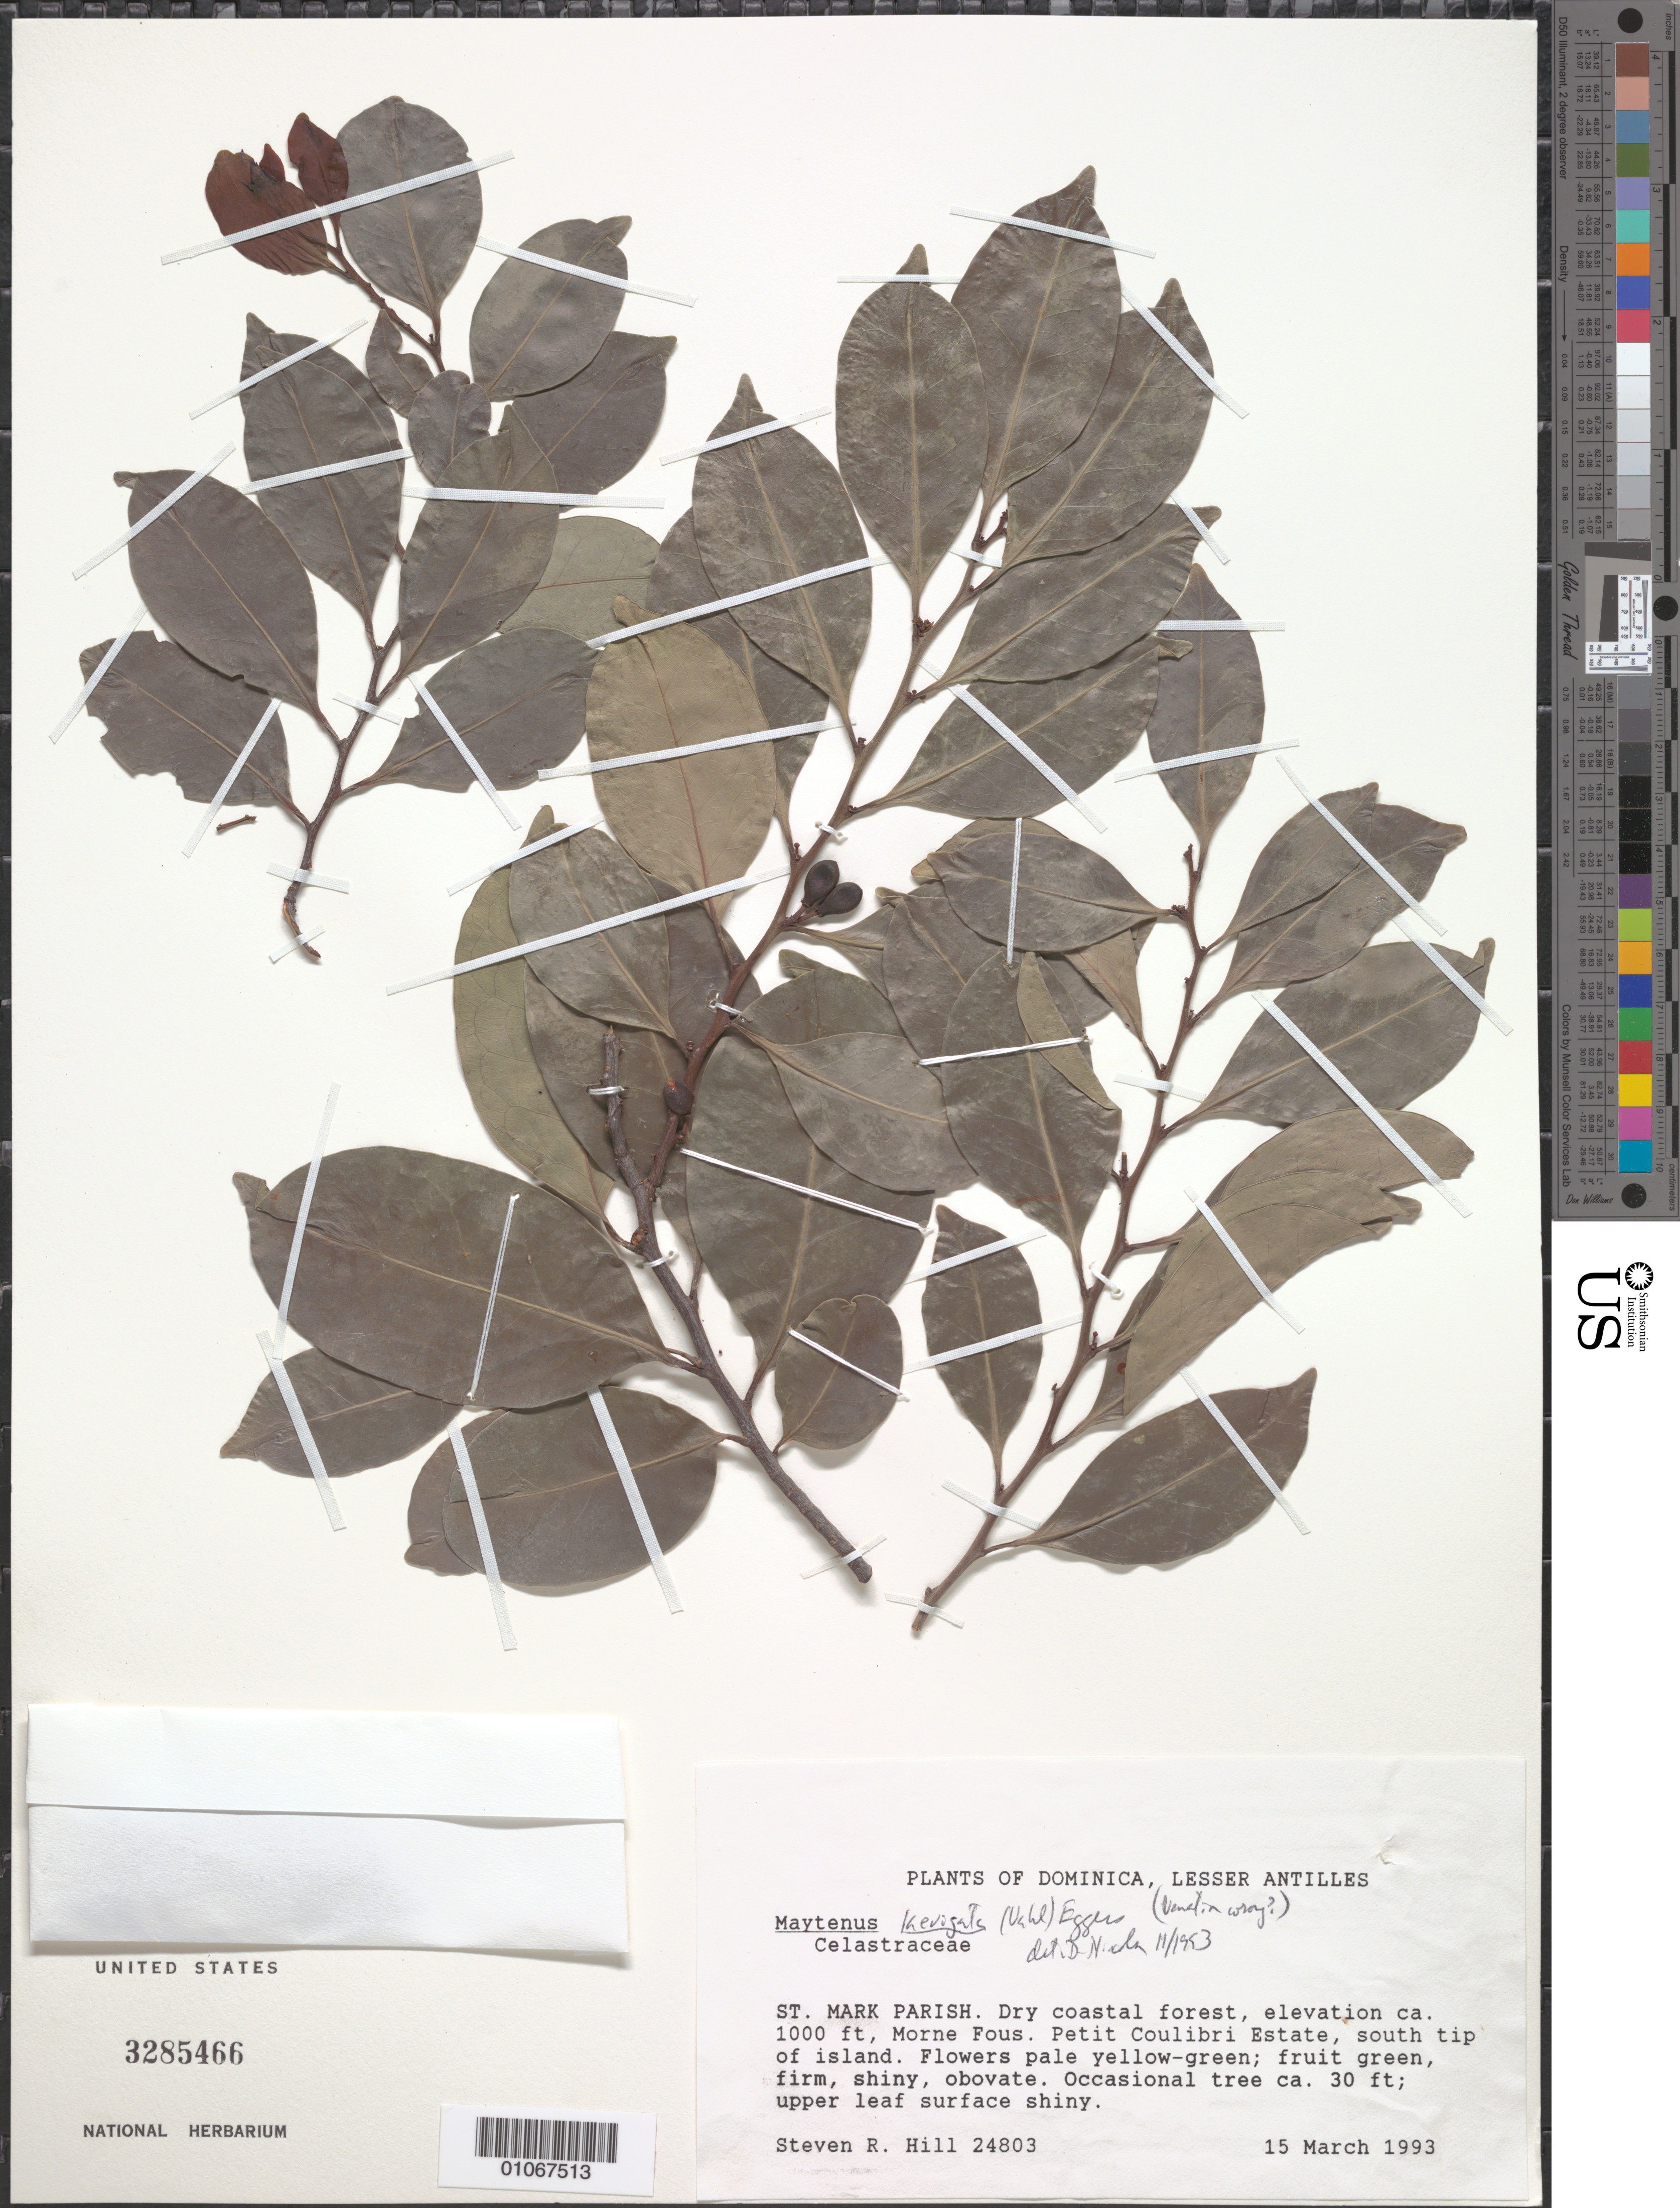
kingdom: Plantae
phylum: Tracheophyta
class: Magnoliopsida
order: Celastrales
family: Celastraceae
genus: Maytenus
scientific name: Maytenus laevigatus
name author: (Vahl) Griseb. ex Eggers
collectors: S. R. Hill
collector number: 24803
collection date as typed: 15 Mar 1993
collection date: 1993-03-15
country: Dominica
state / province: St. Mark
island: Dominica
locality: Dry coastal forest, Morne fous. Petit Coulibri estate, south tip of island.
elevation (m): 305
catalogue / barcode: US 3285466